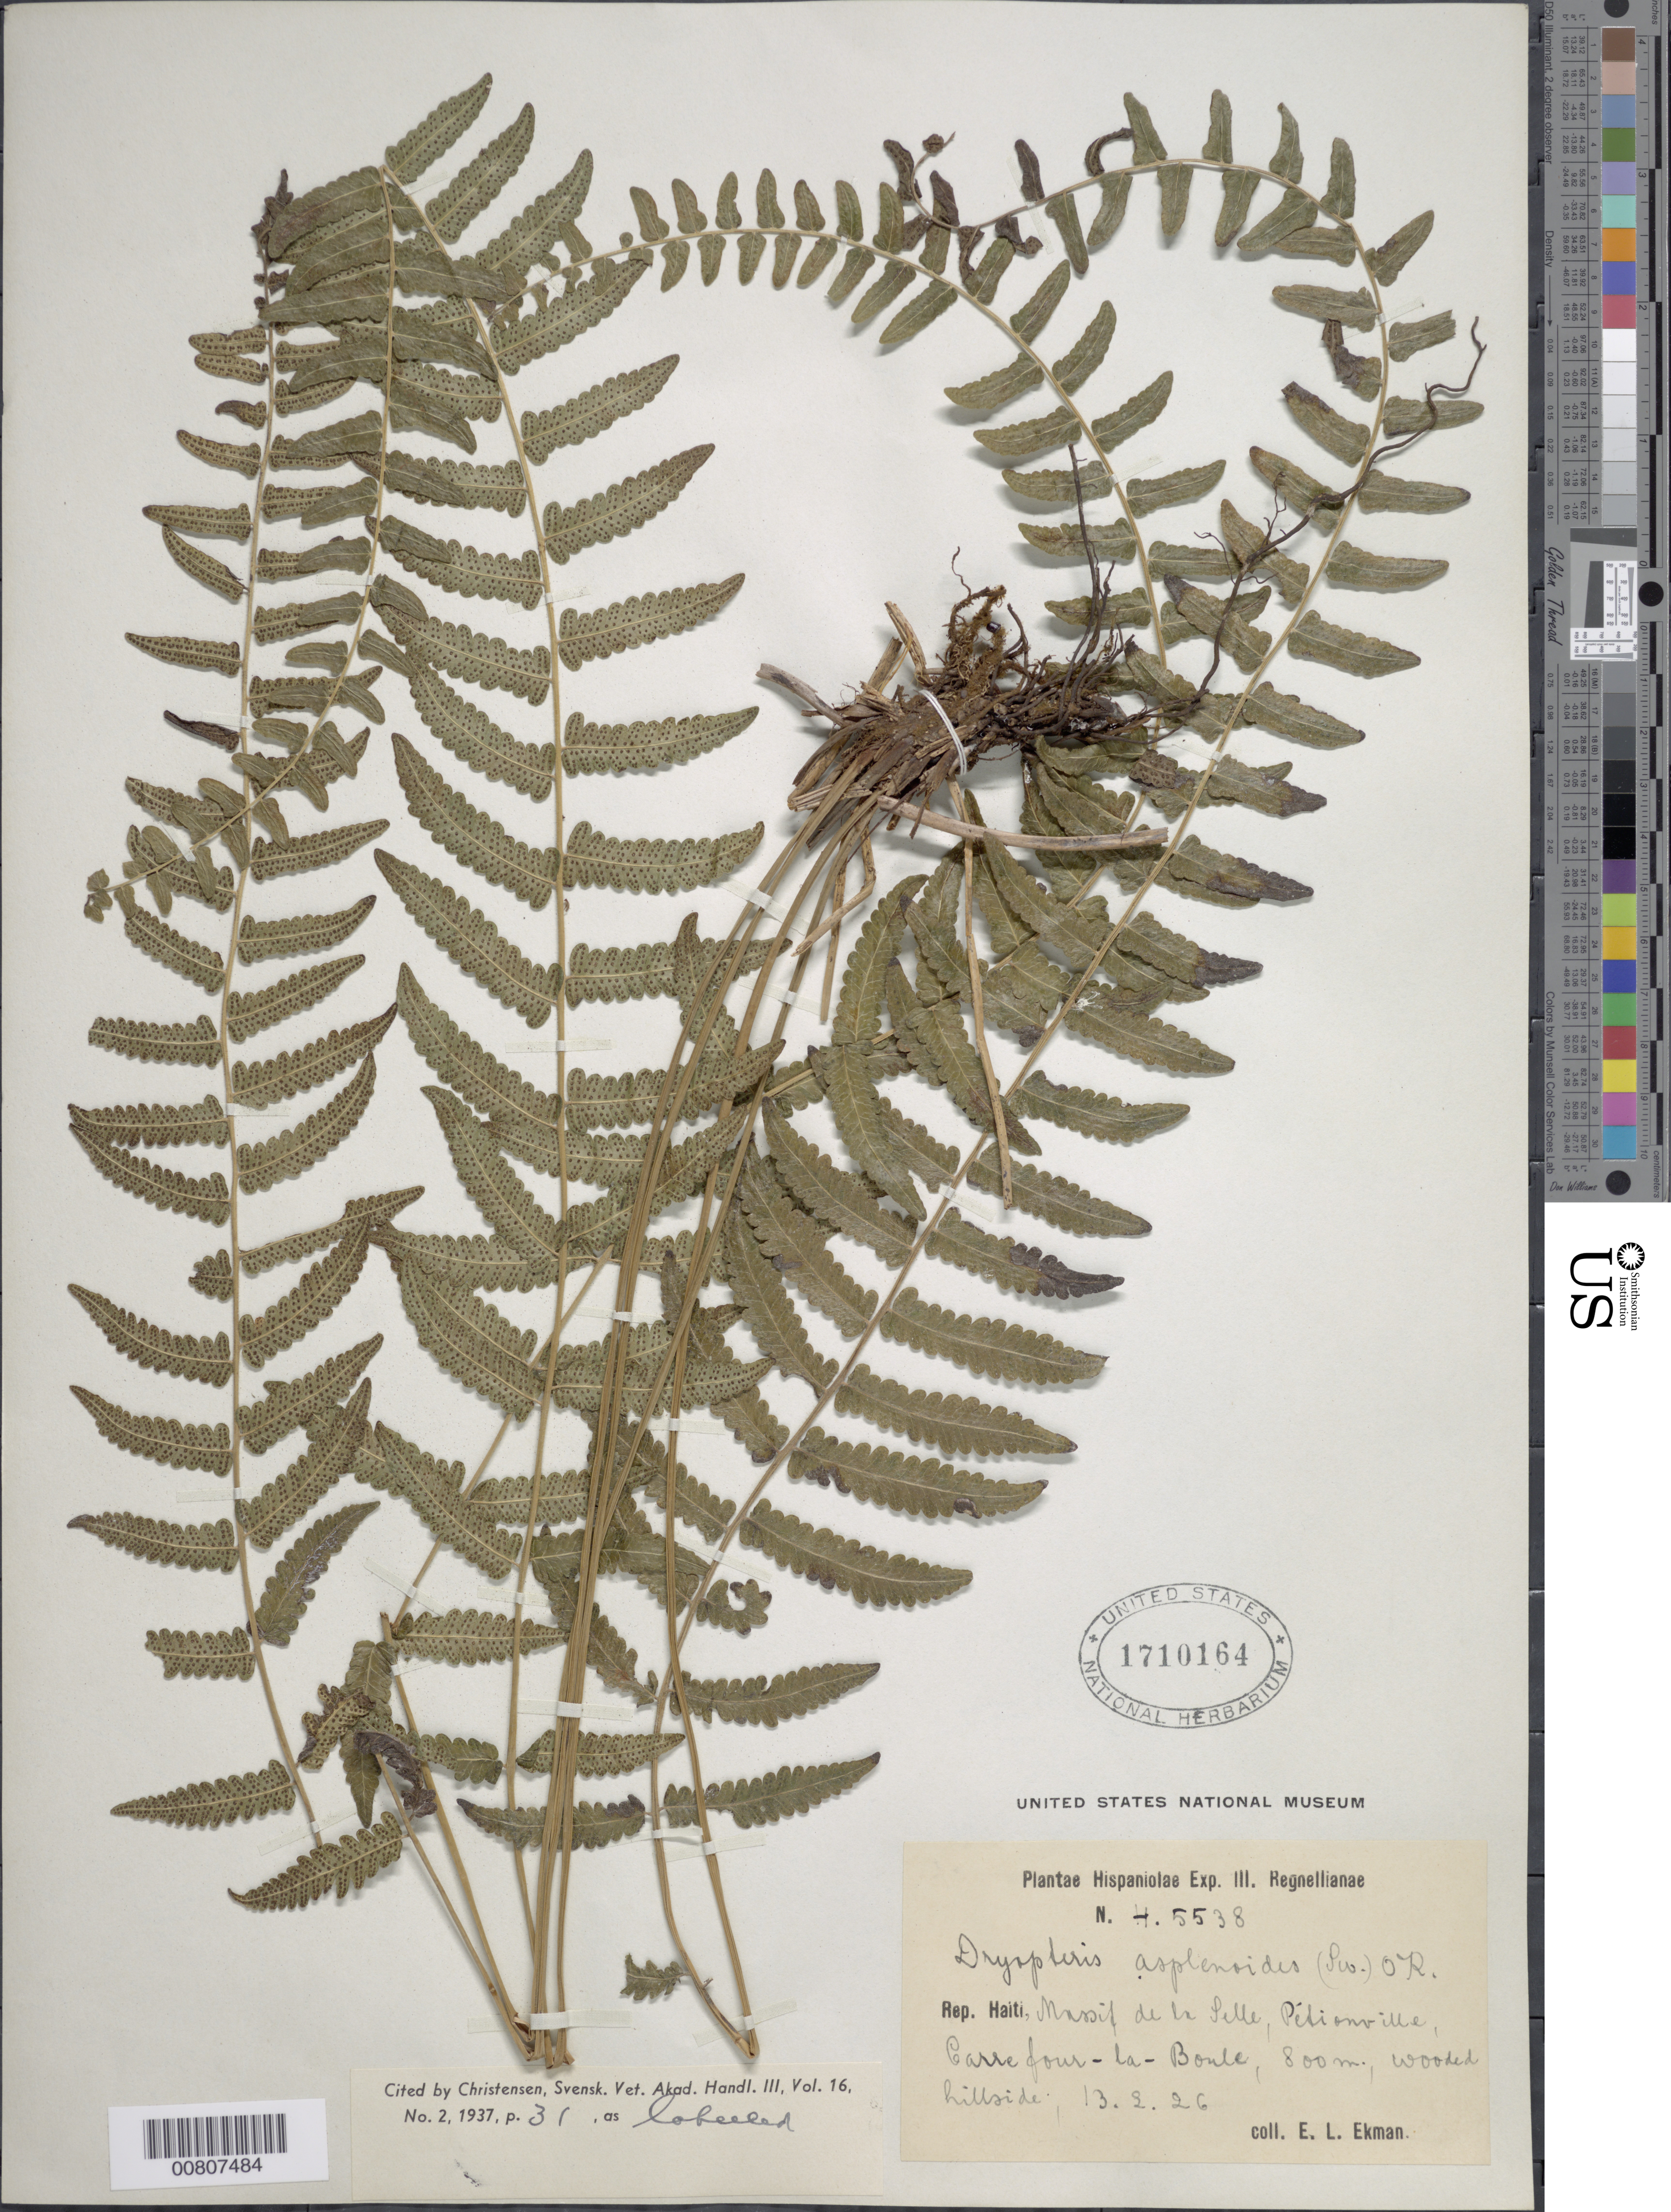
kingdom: Plantae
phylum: Tracheophyta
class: Polypodiopsida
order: Polypodiales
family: Thelypteridaceae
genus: Goniopteris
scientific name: Goniopteris retroflexa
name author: (L.) Pic. Serm.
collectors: E. L. Ekman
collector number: H 5538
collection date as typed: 13 Feb 1926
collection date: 1926-02-13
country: Haiti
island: Hispaniola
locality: Massif de la Selle, Pétionville, Carrefour-la-Boule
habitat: Wooded hillside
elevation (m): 800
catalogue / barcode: US 1710164